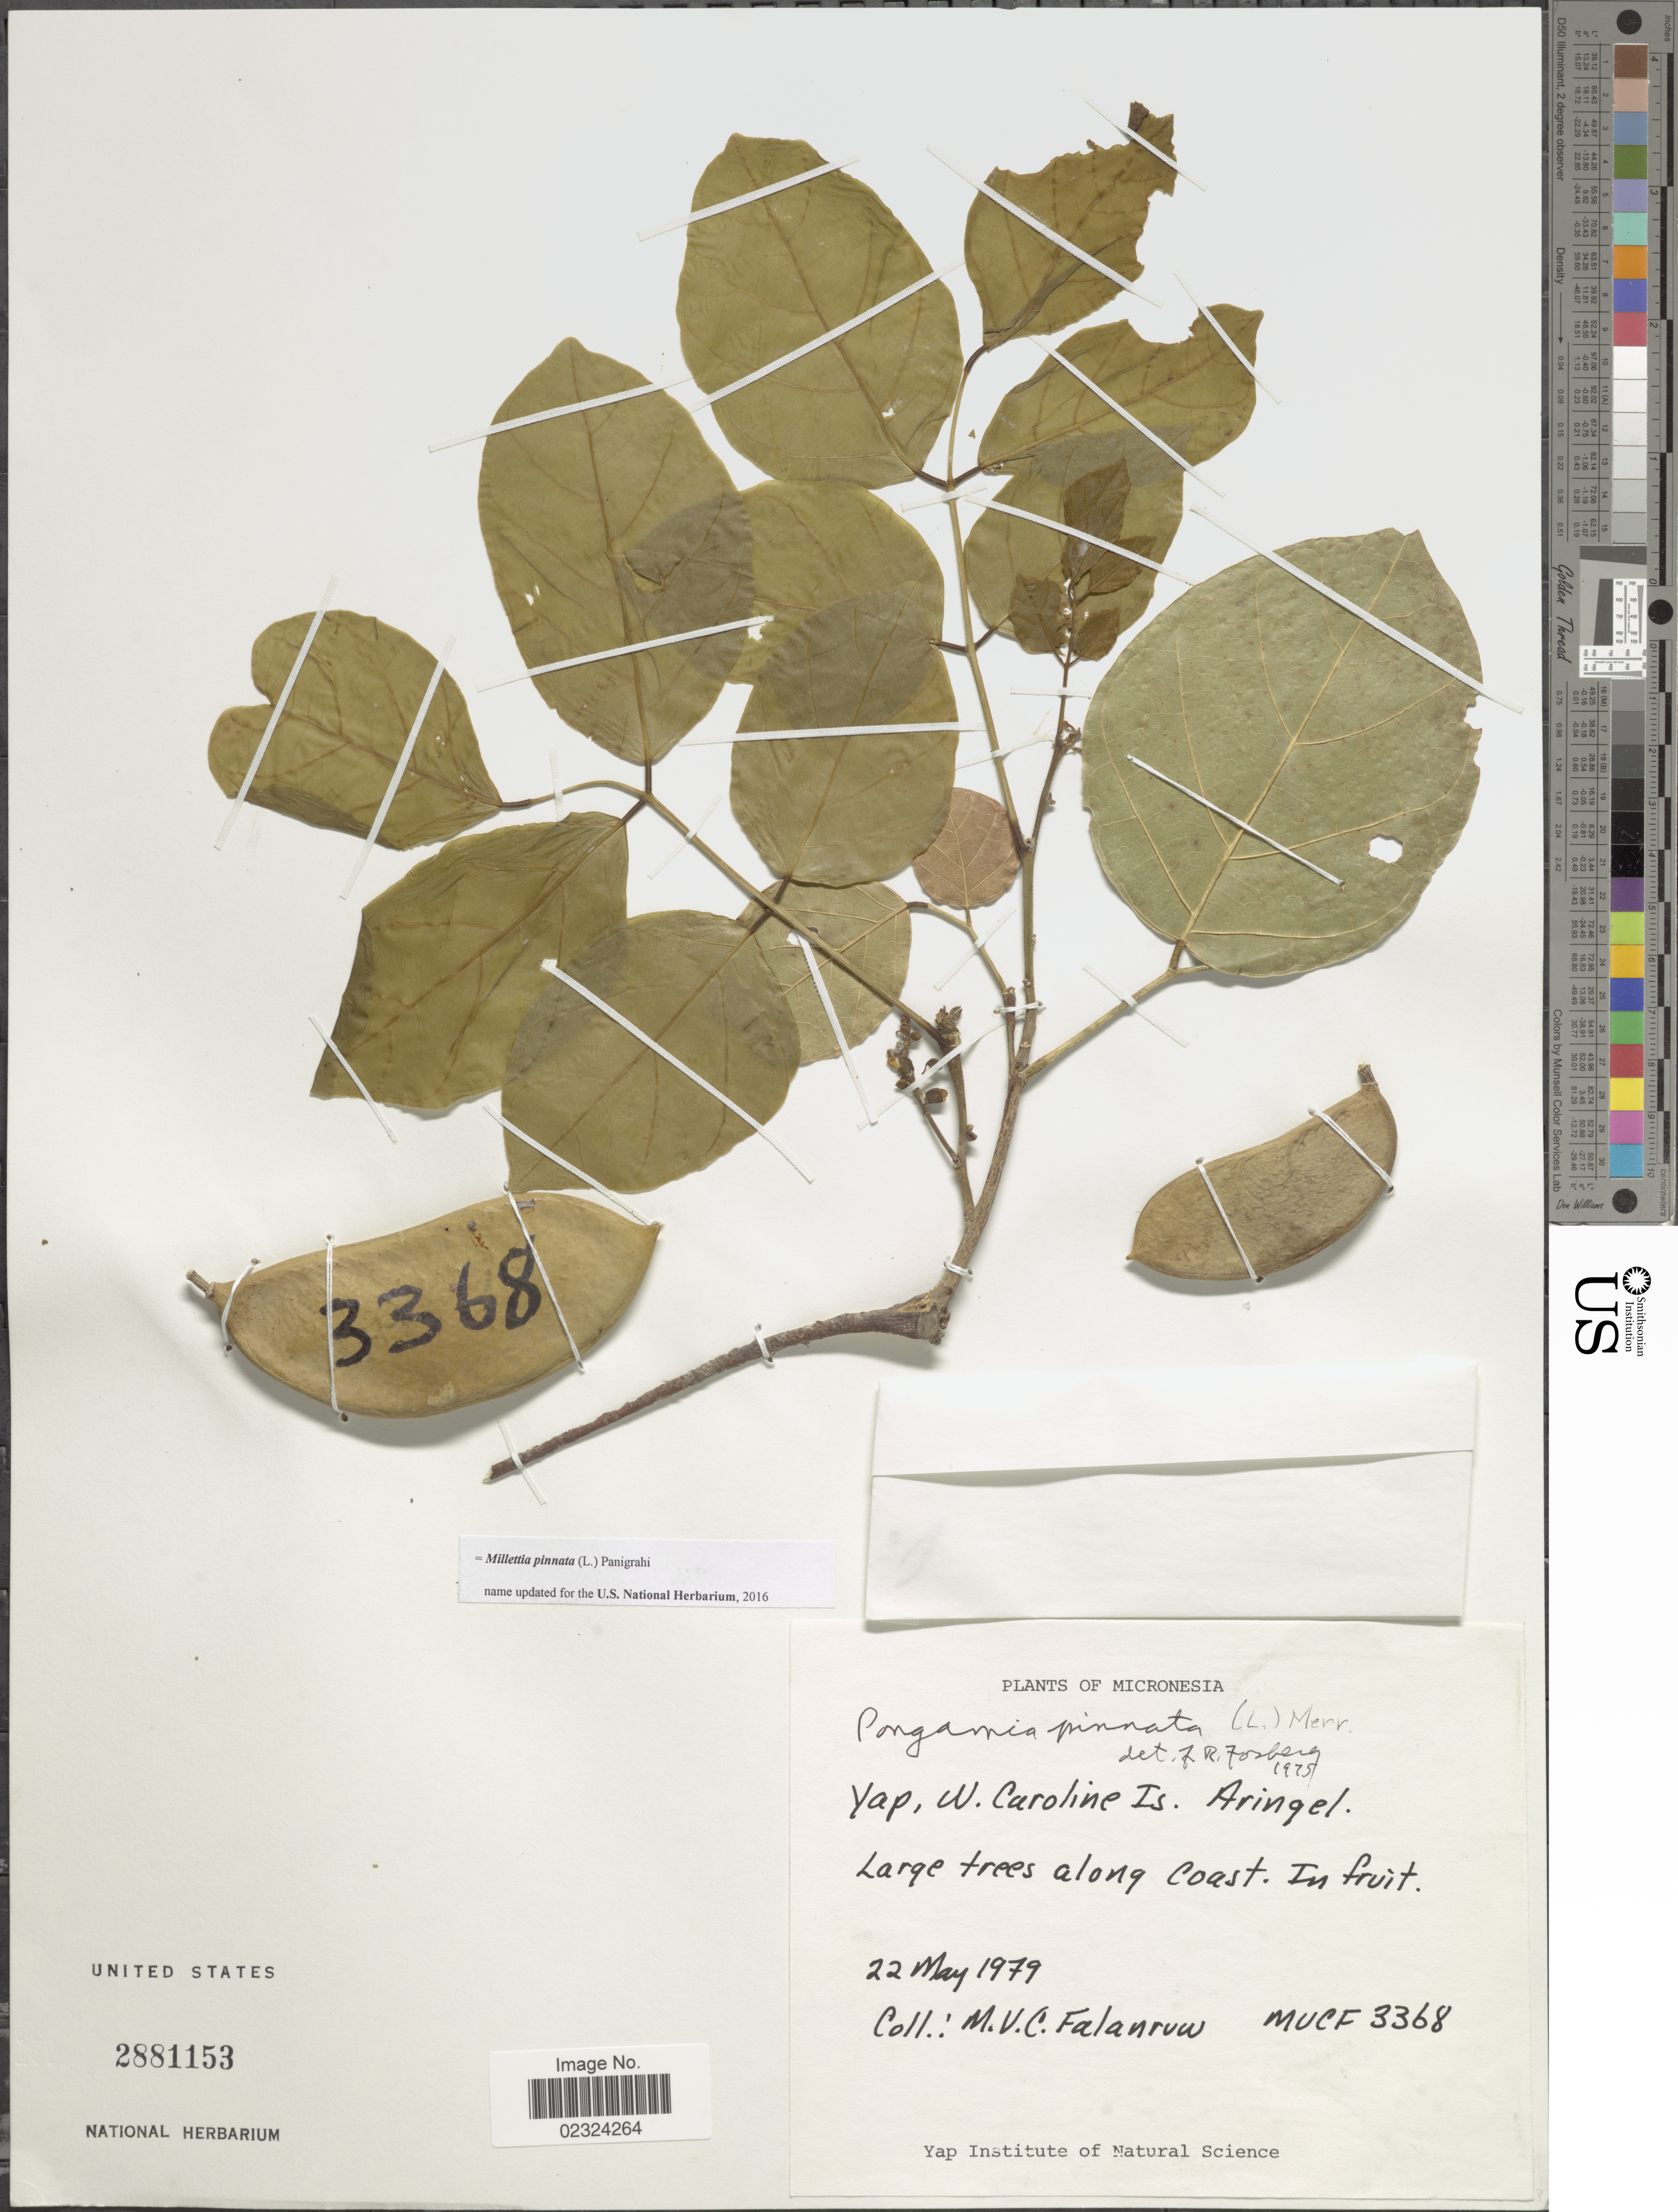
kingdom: Plantae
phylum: Tracheophyta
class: Magnoliopsida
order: Fabales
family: Fabaceae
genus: Millettia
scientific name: Millettia pinnata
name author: (L.) Panigrahi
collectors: M. V. Falanruw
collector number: MUCF3368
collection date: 1979-05-22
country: Micronesia, Federated States of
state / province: Yap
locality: W. Caroline Is. Aringel.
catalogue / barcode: US 2881153